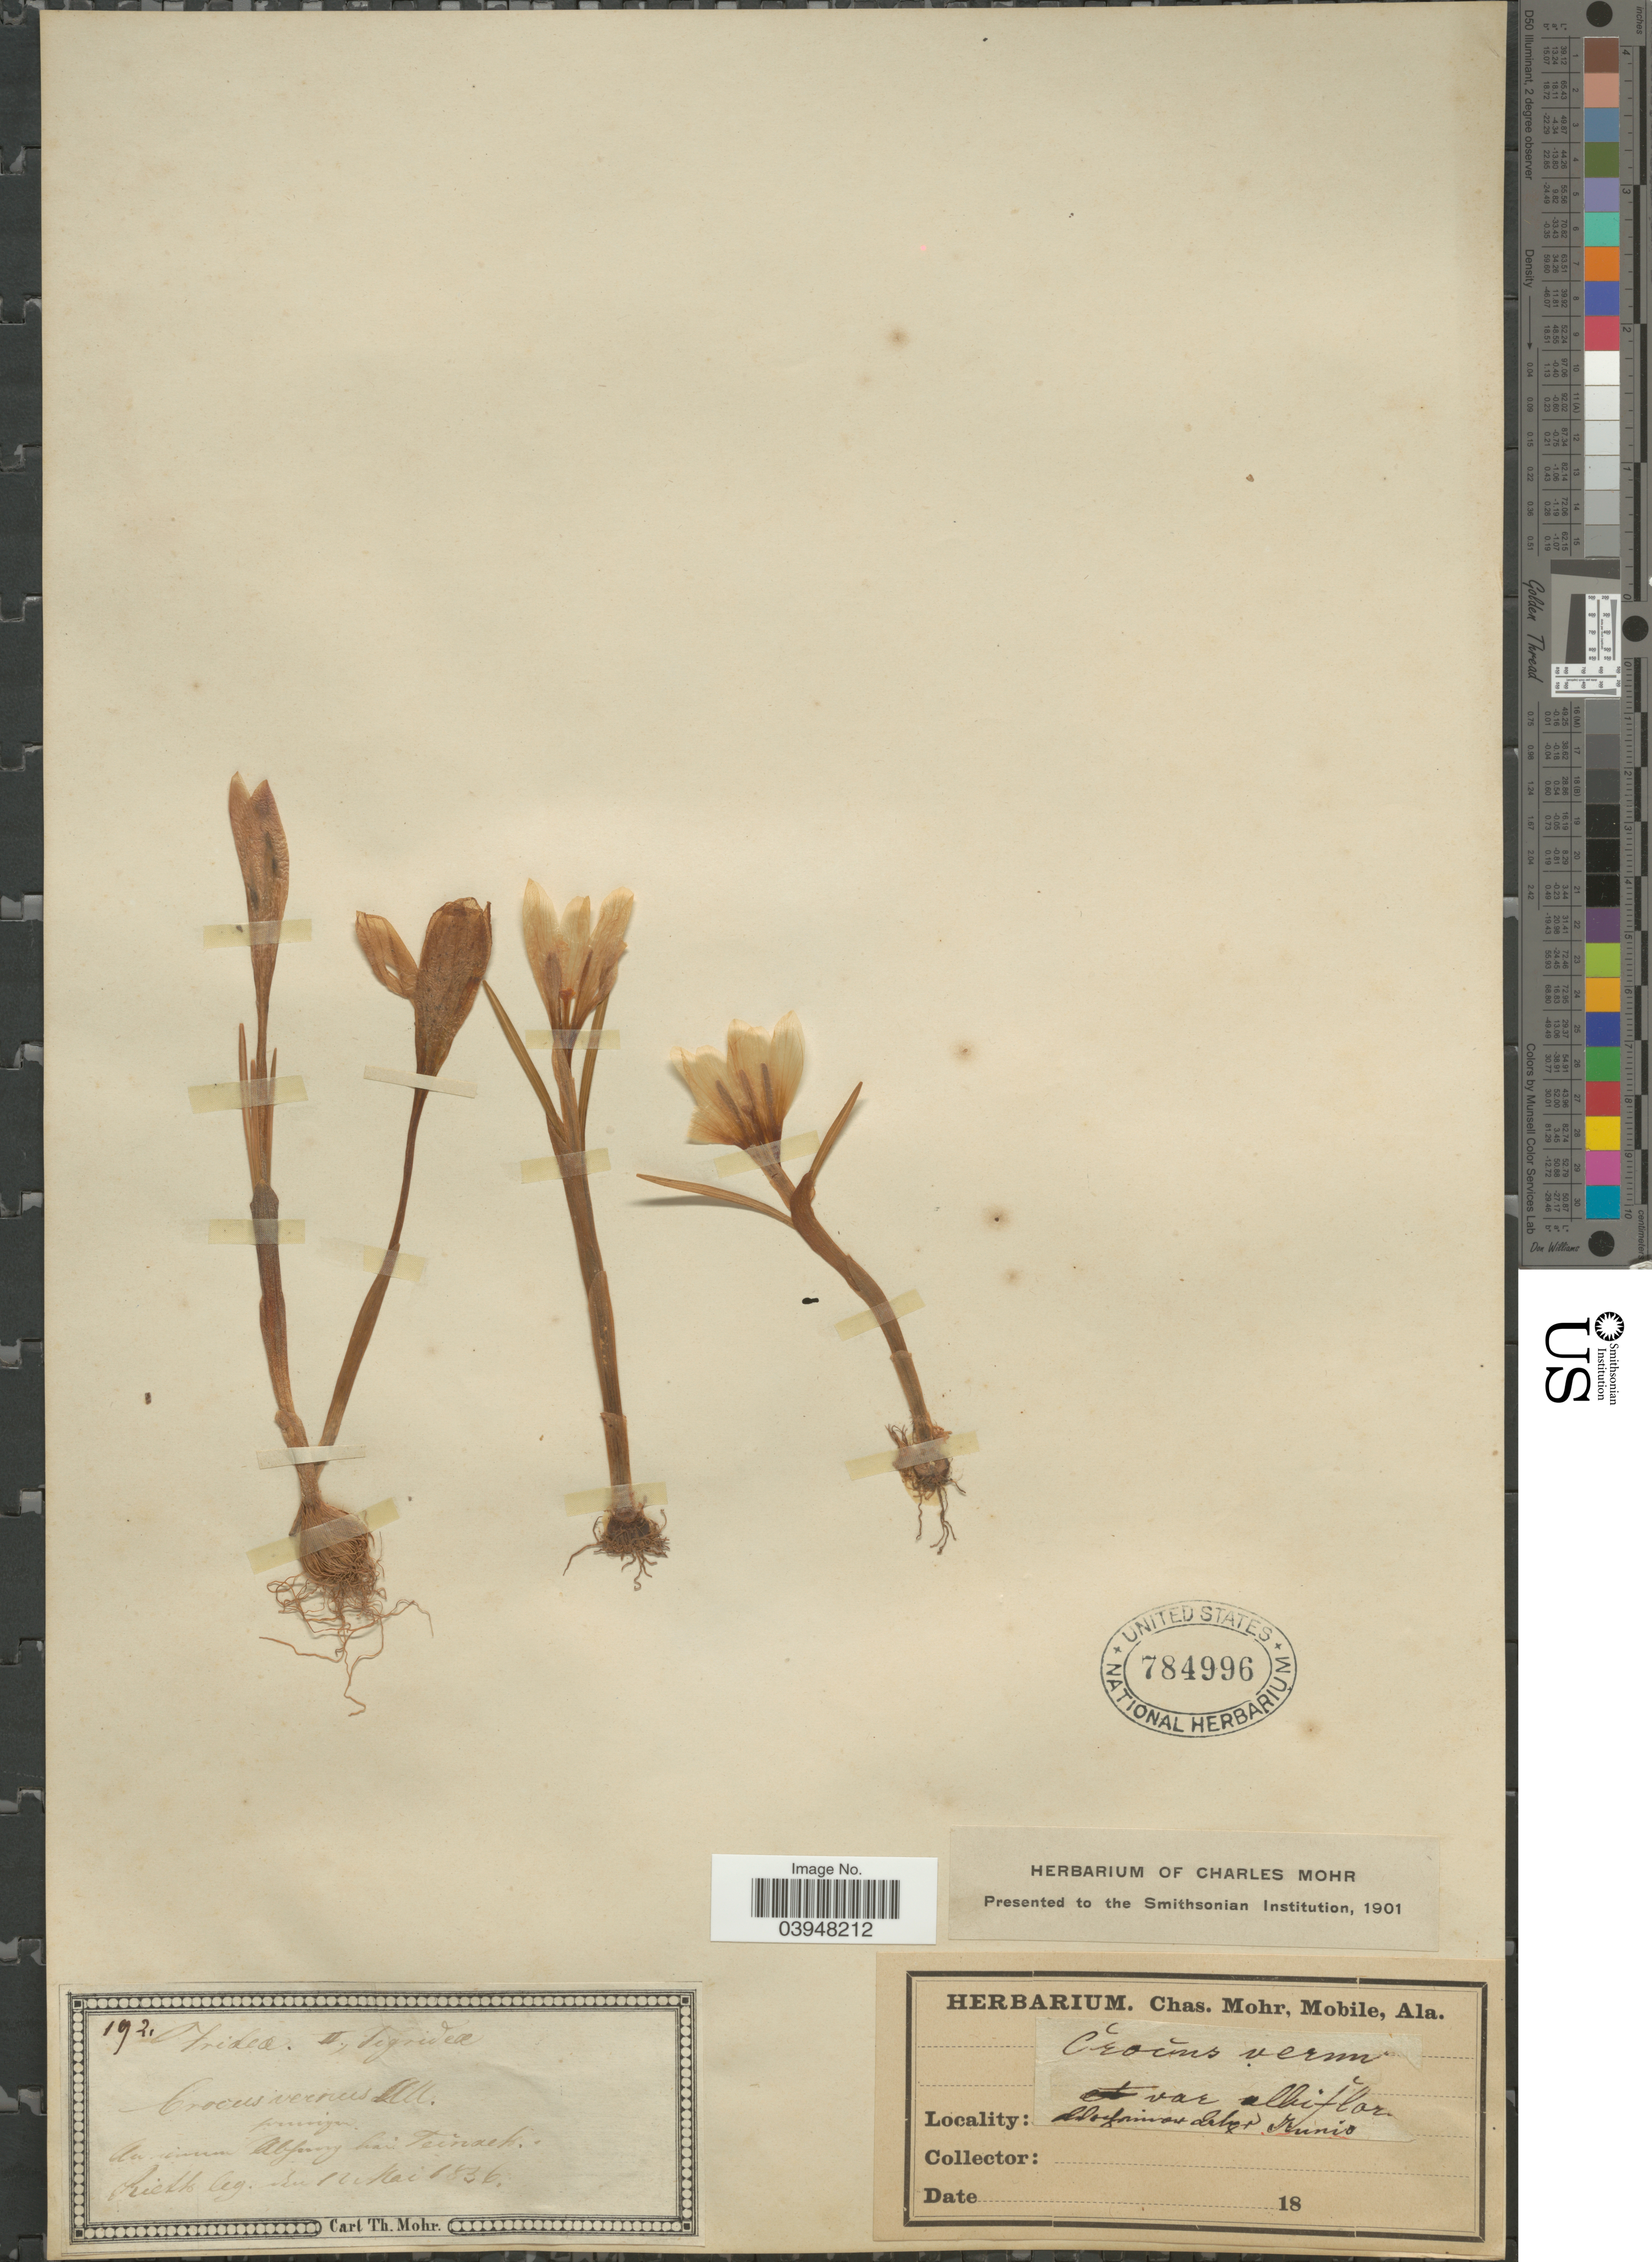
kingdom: Plantae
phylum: Tracheophyta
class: Liliopsida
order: Asparagales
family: Iridaceae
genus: Crocus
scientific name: Crocus vernus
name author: Hill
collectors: ex herb. Charles Mohr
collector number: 192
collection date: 1836-05-12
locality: An einem Abhang bai Teinaeti. [interpreted]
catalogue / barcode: US 784996